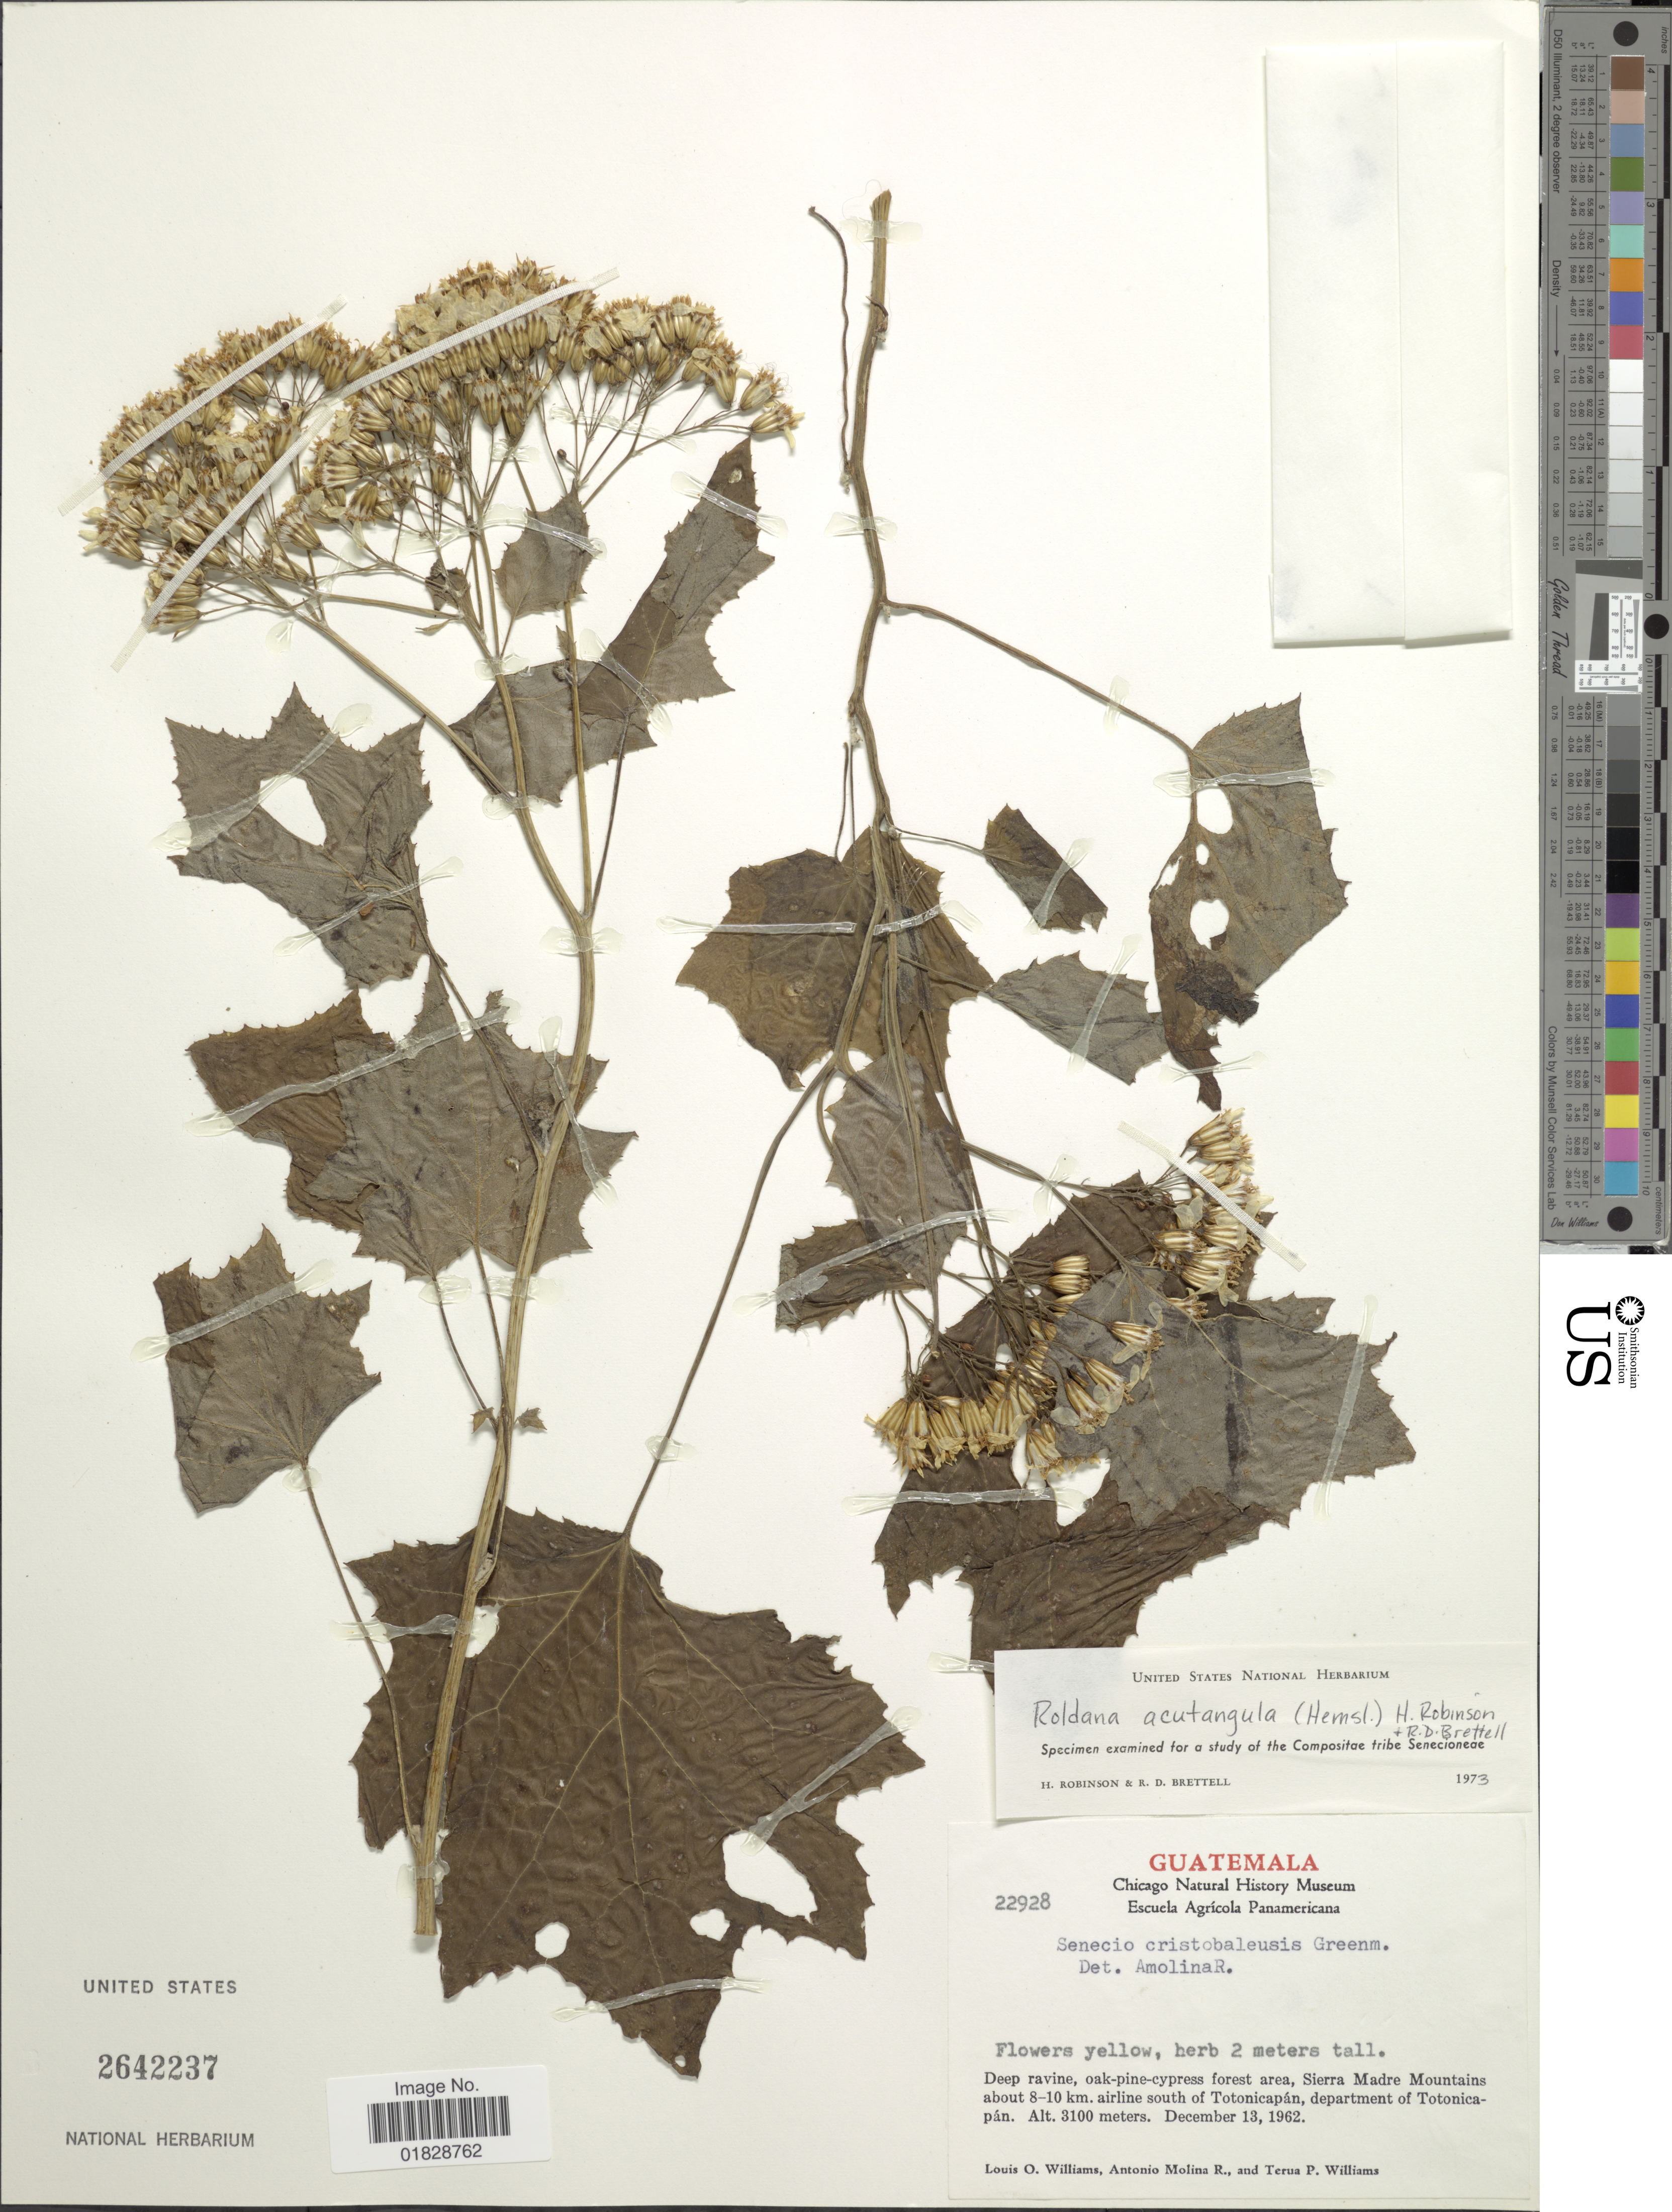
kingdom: Plantae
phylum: Tracheophyta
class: Magnoliopsida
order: Asterales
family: Asteraceae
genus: Roldana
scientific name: Roldana acutangula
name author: (Bertol.) H. Rob. & Brettell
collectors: L. O. Williams, A. Molina R. & T. P. Williams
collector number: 22928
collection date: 1962-12-13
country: Guatemala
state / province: Totonicapan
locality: Deep ravine, oak-pine-cypress forest area, Sierra Madre Mountains about 8-10 km. airline south of Totonicapán, department of Totonicapán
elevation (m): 3100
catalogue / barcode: US 2642237